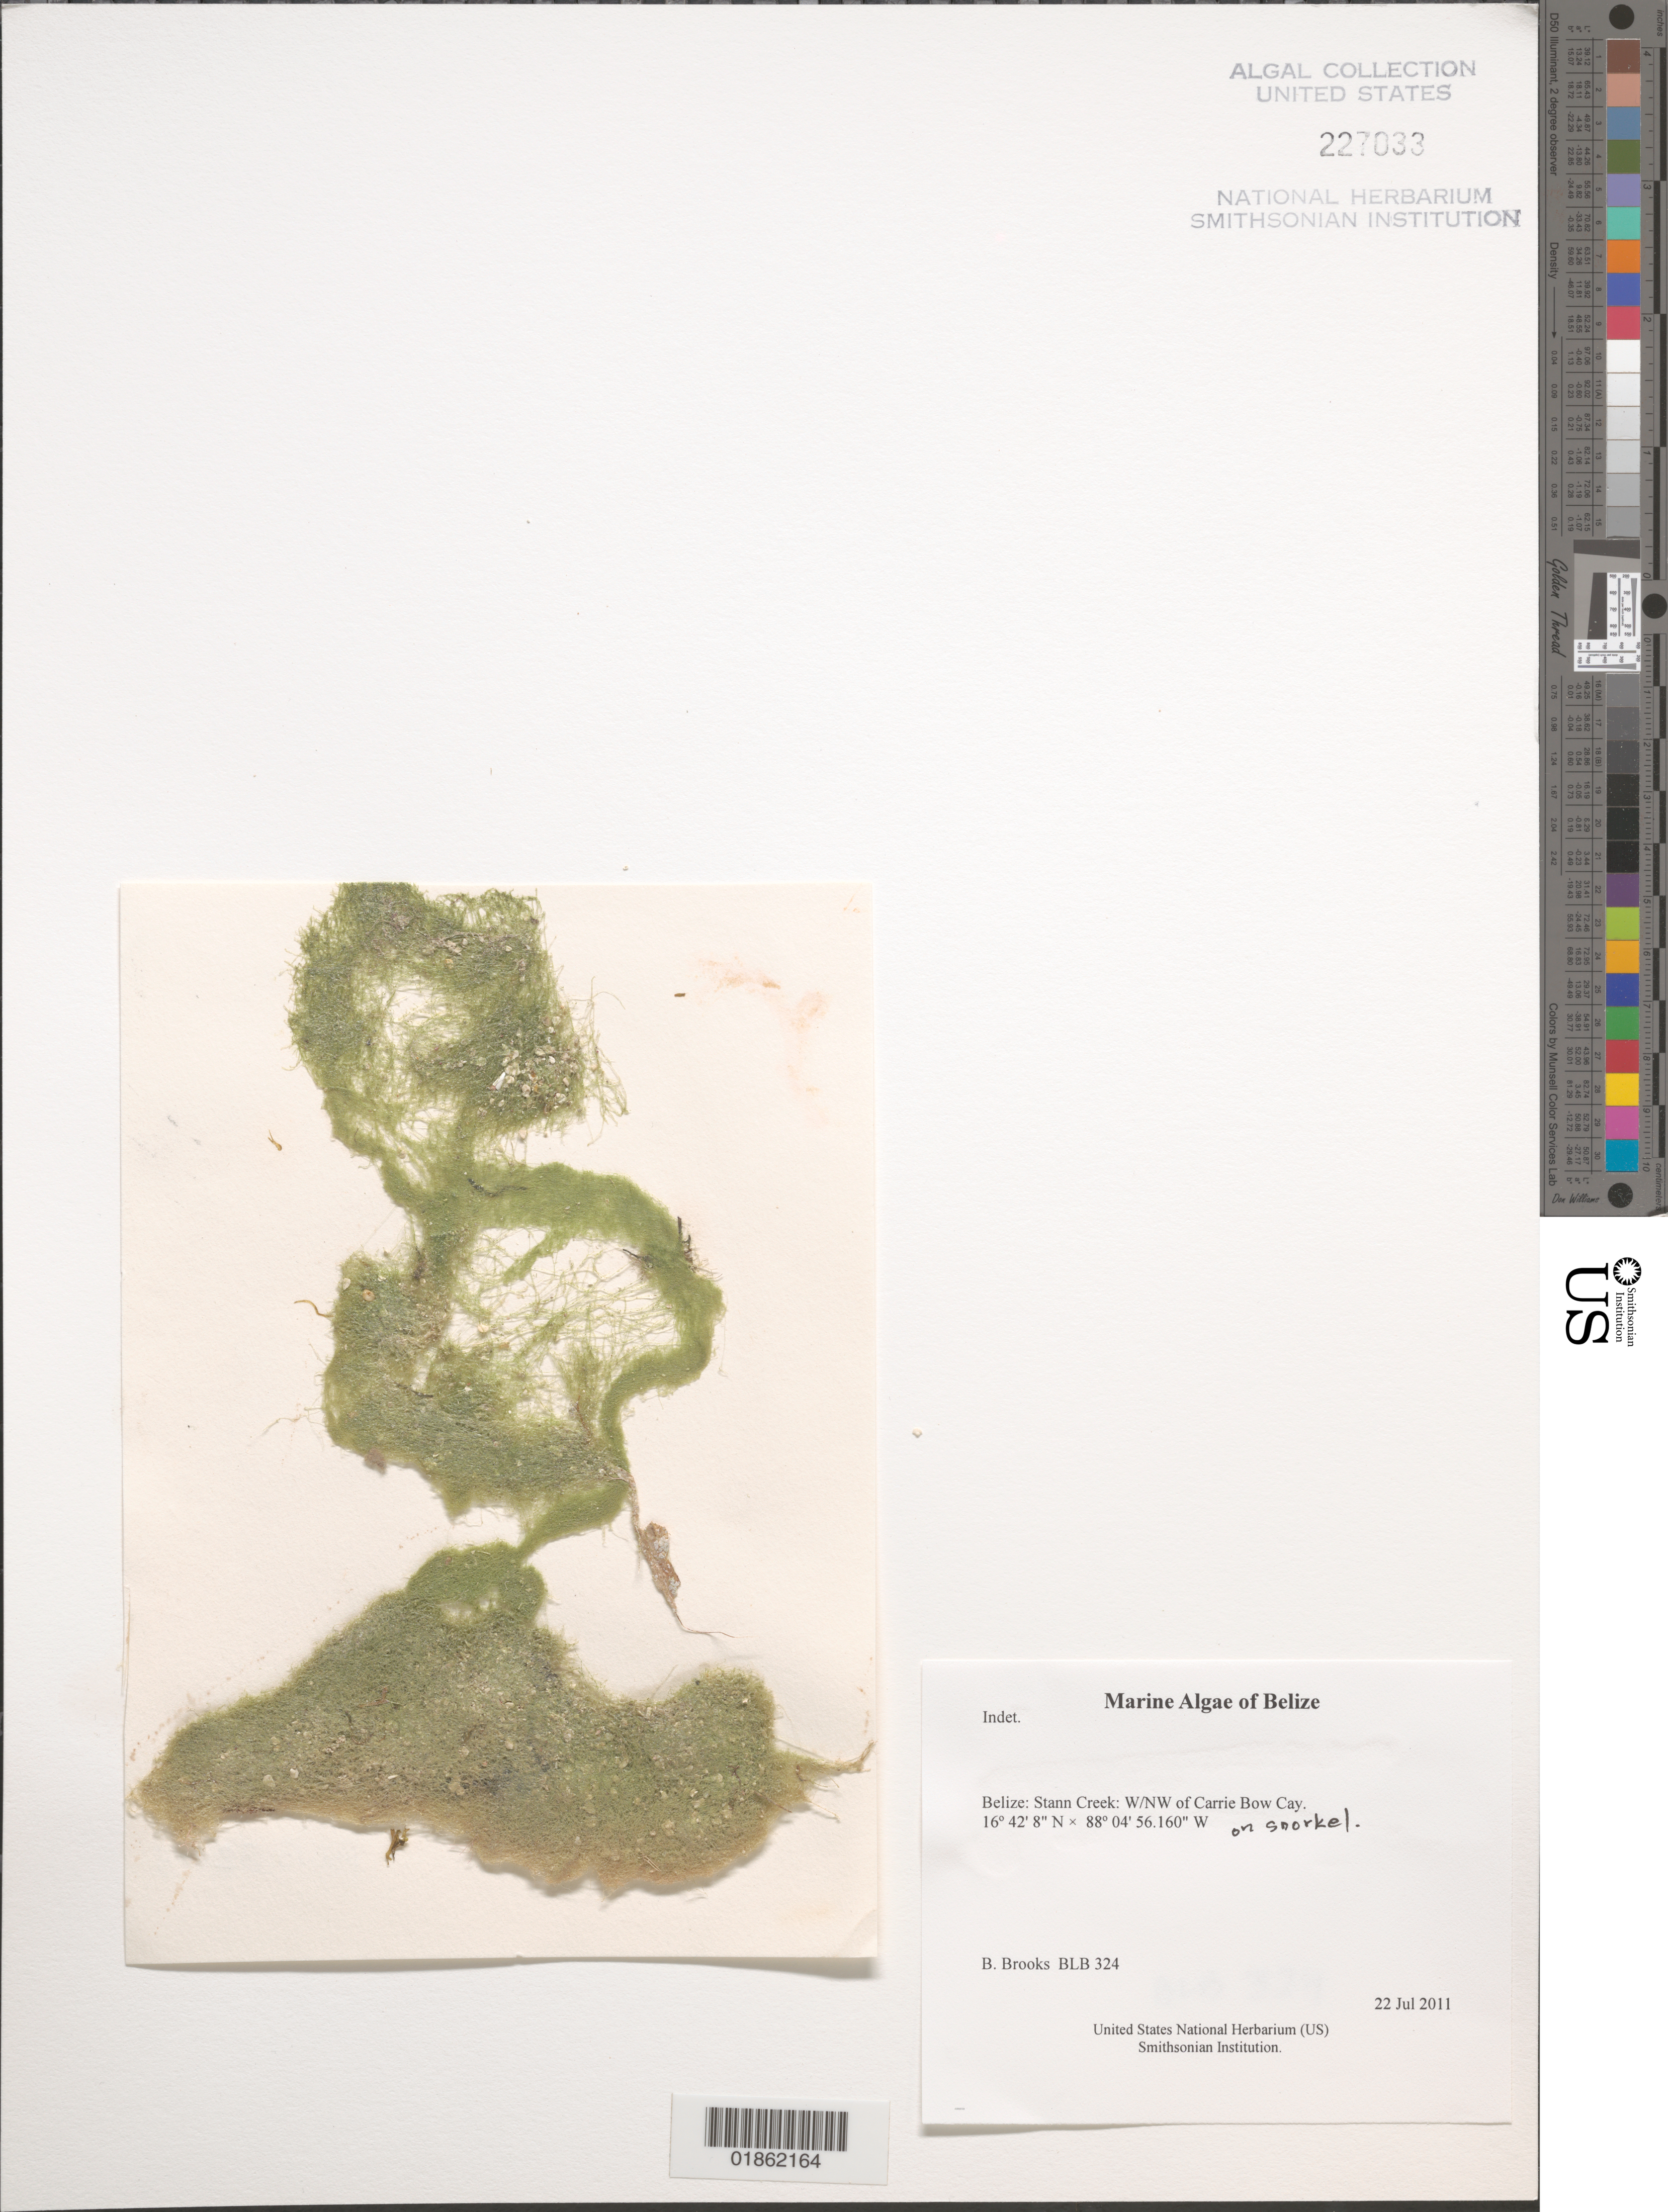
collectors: B. Brooks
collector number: BLB 324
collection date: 2011-07-22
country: Belize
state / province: Stann Creek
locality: W/NW of Carrie Bow Cay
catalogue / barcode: US 227033